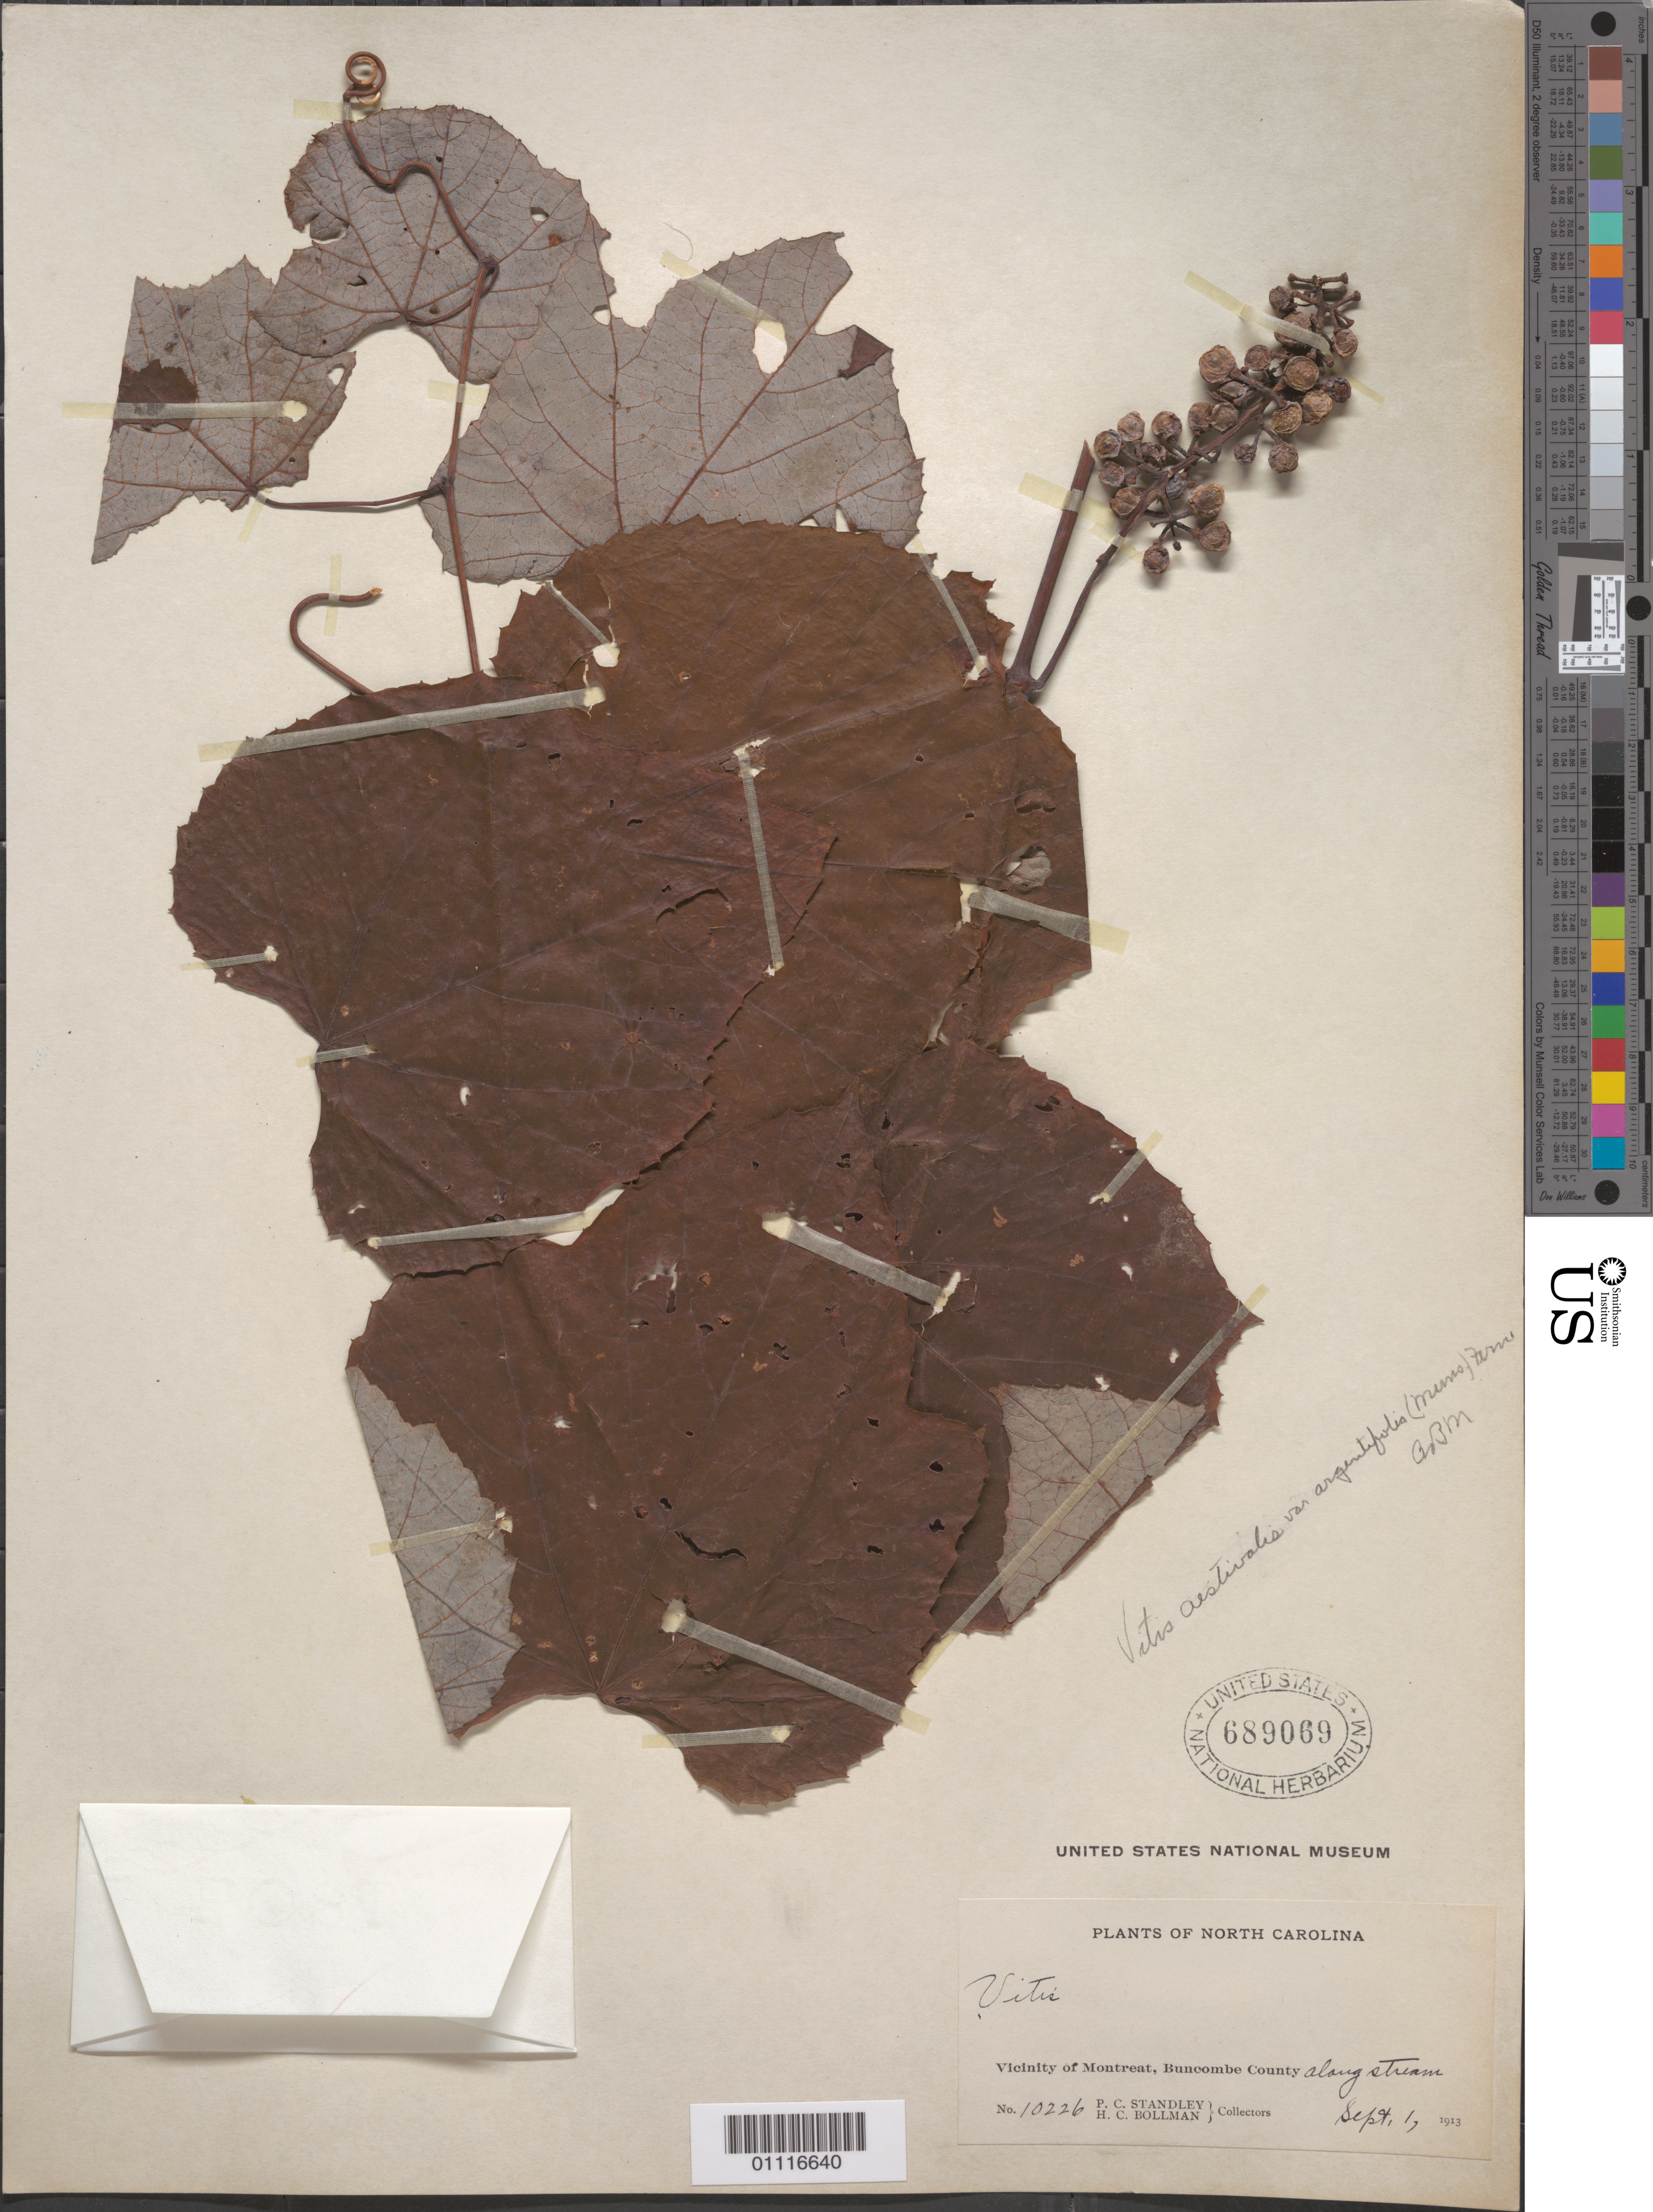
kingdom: Plantae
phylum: Tracheophyta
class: Magnoliopsida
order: Vitales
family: Vitaceae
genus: Vitis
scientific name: Vitis aestivalis var. argentifolia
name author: Michx.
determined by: M., B. F.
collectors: P. C. Standley & H. C. Bollman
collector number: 10226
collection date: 1913-09-01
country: United States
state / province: North Carolina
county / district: Buncombe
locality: Vicinity of Montreat, along stream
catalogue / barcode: US 689069